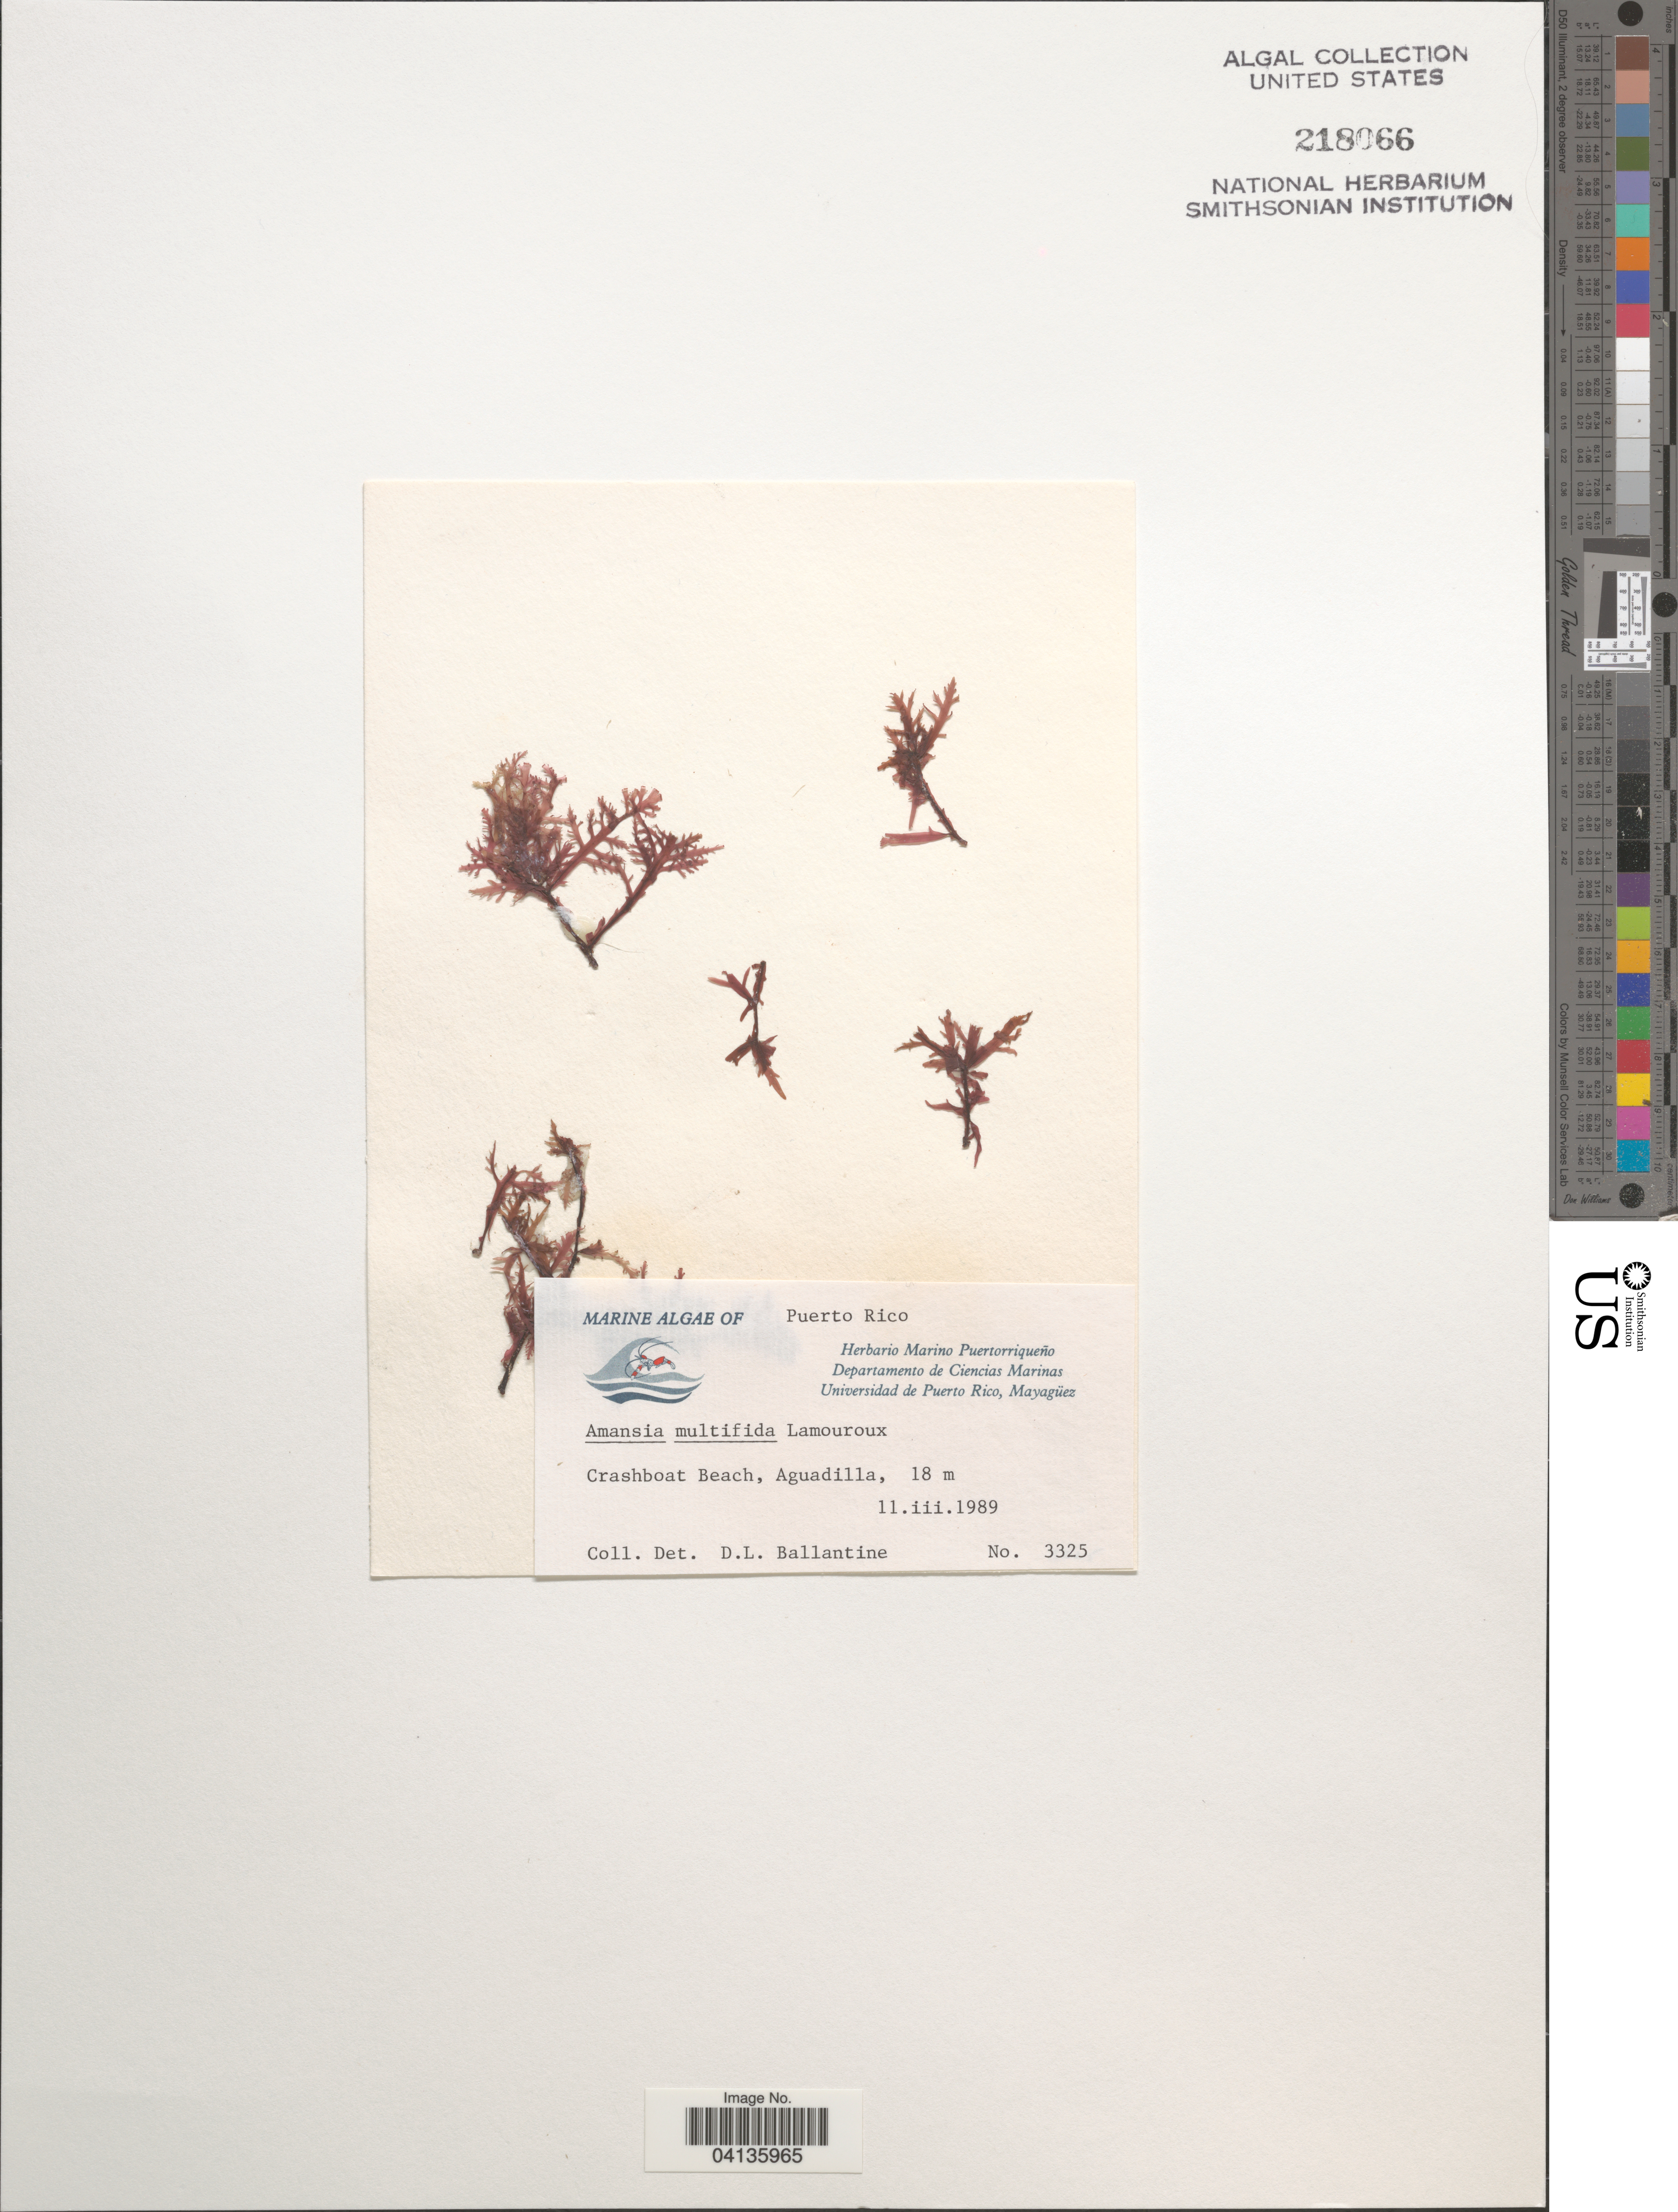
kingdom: Plantae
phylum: Rhodophyta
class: Florideophyceae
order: Ceramiales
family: Rhodomelaceae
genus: Amansia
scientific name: Amansia multifida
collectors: D.L. Ballantine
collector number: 3325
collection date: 1989-03-11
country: Puerto Rico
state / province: Aguadilla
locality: Crashboat Beach.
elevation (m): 18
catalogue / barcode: US 218066